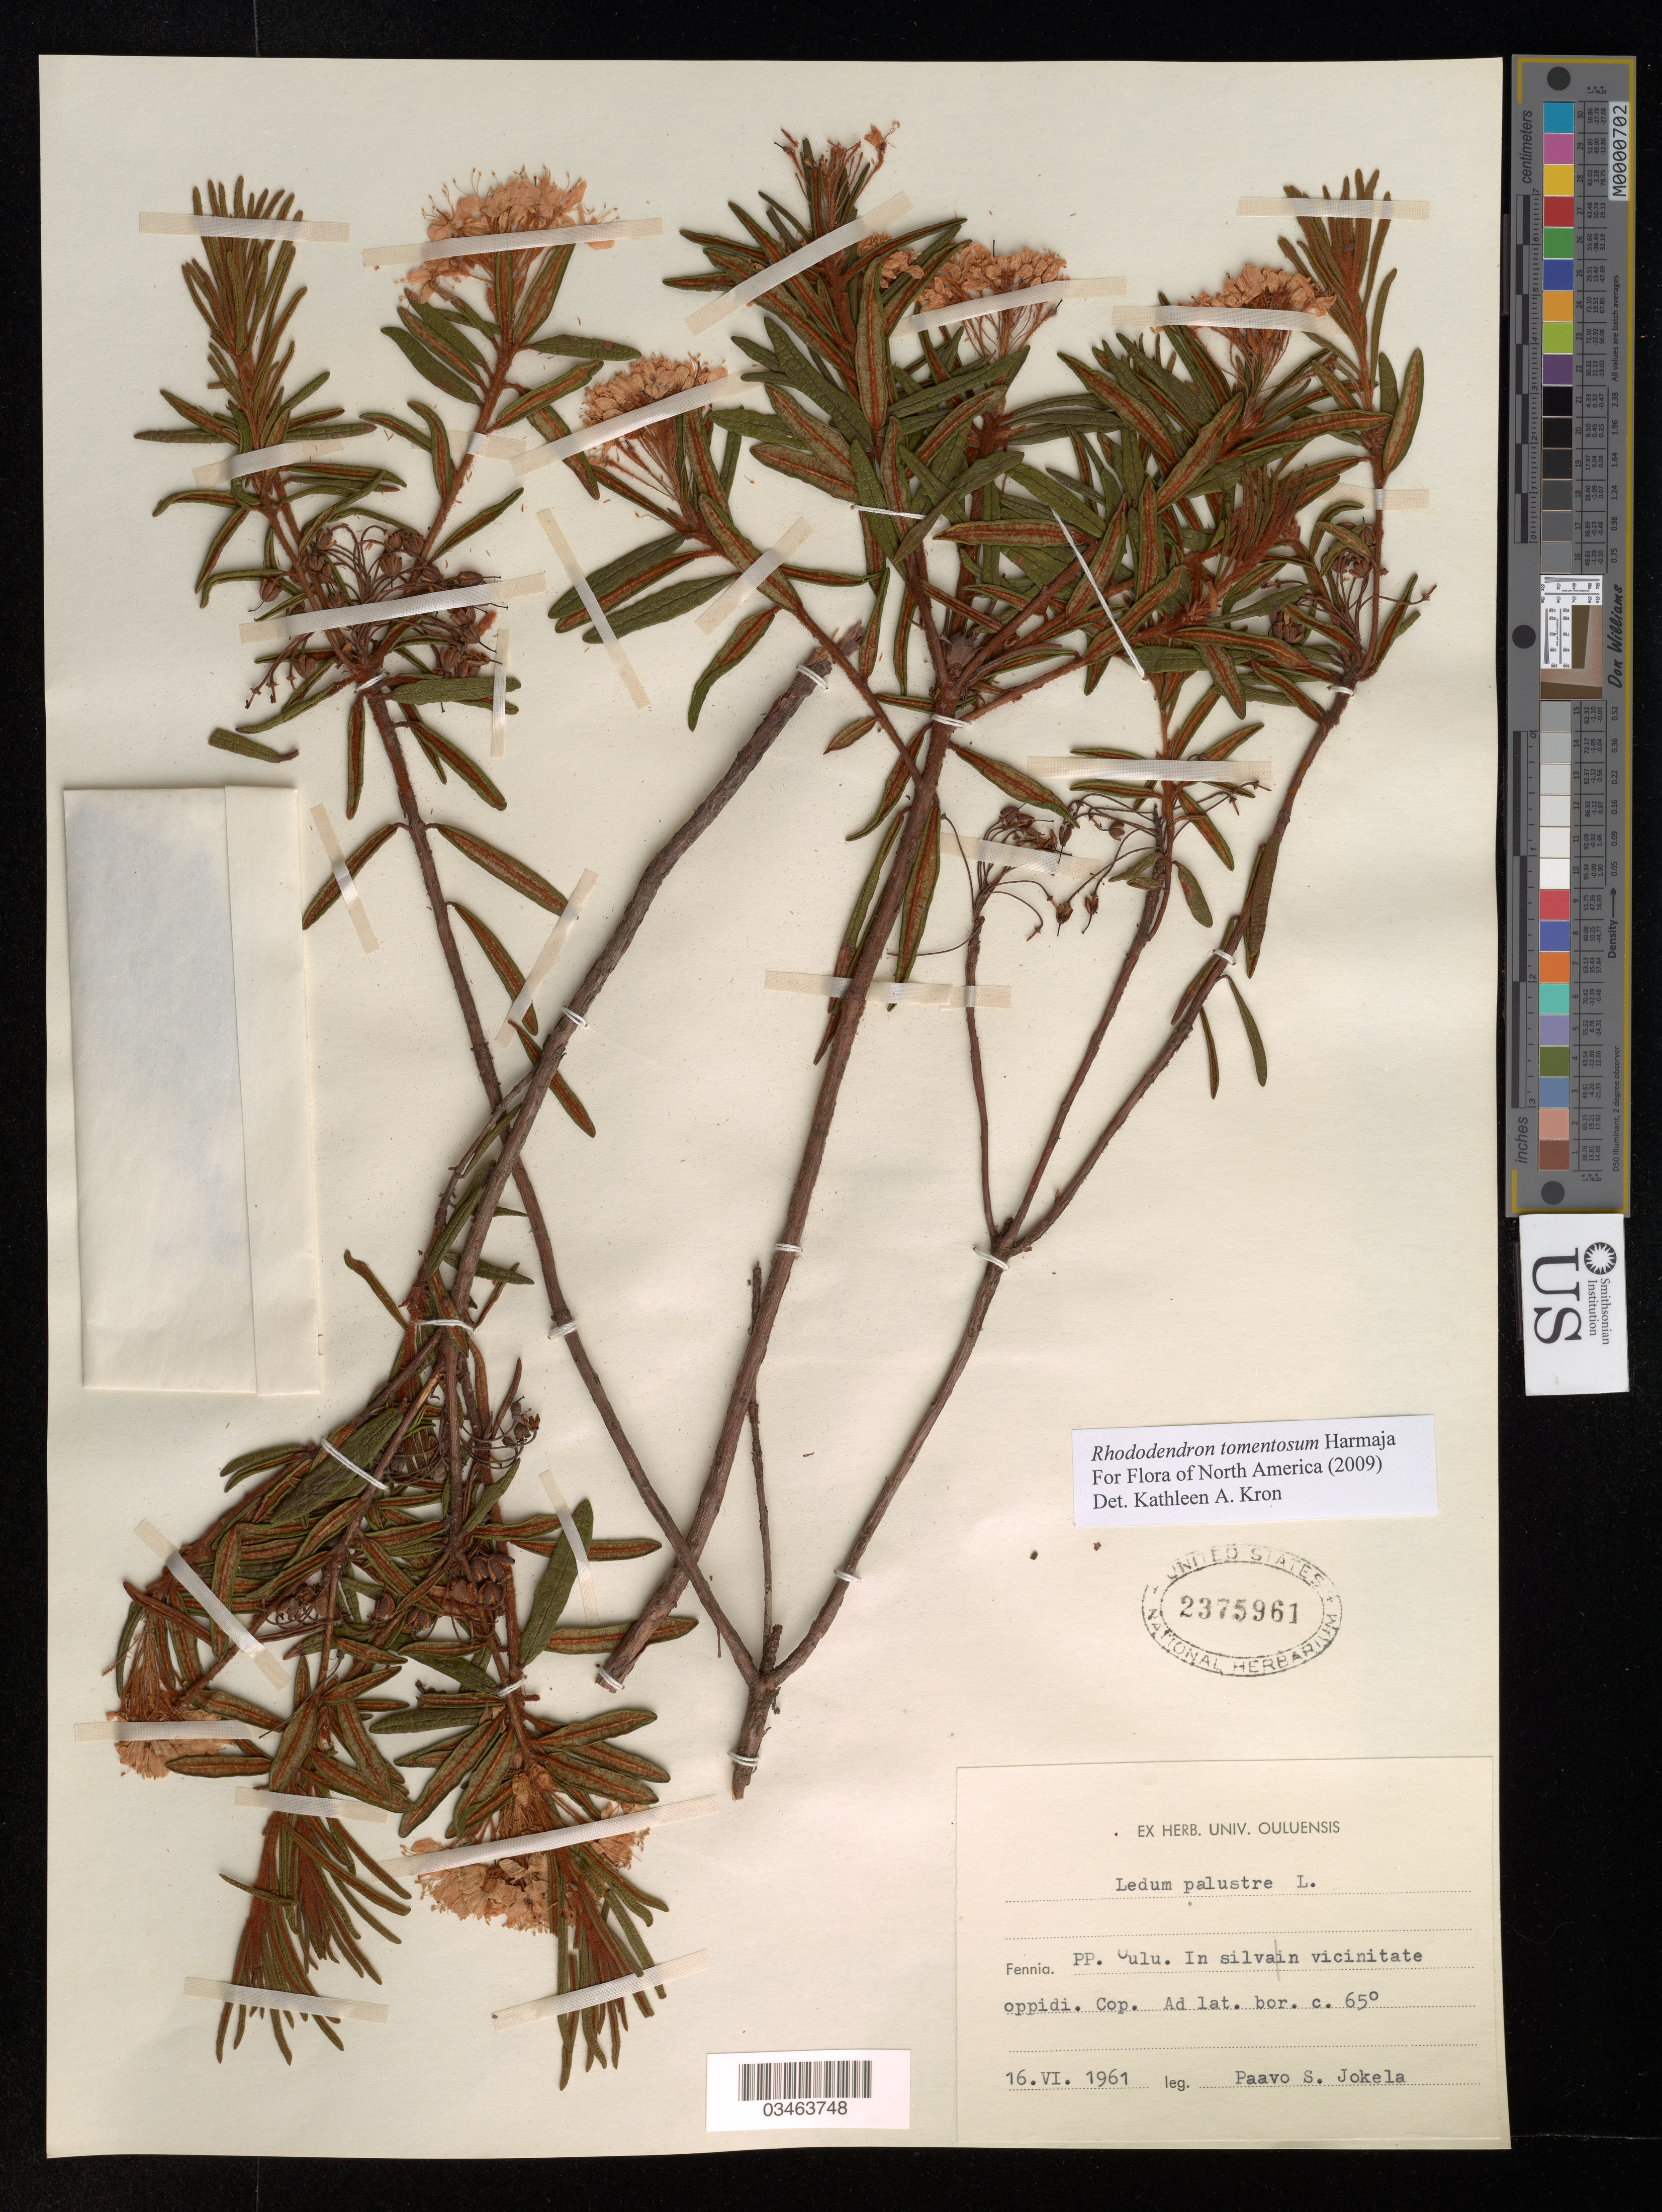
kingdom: Plantae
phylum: Tracheophyta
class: Magnoliopsida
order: Ericales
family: Ericaceae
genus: Rhododendron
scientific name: Rhododendron tomentosum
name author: Harmaja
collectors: P. Jokela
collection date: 1961-06-16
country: Finland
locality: Fennia. PP. Oulu. In silvan vicinitate oppidi. Cop. Ad lat. bor. c.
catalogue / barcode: US 2375961